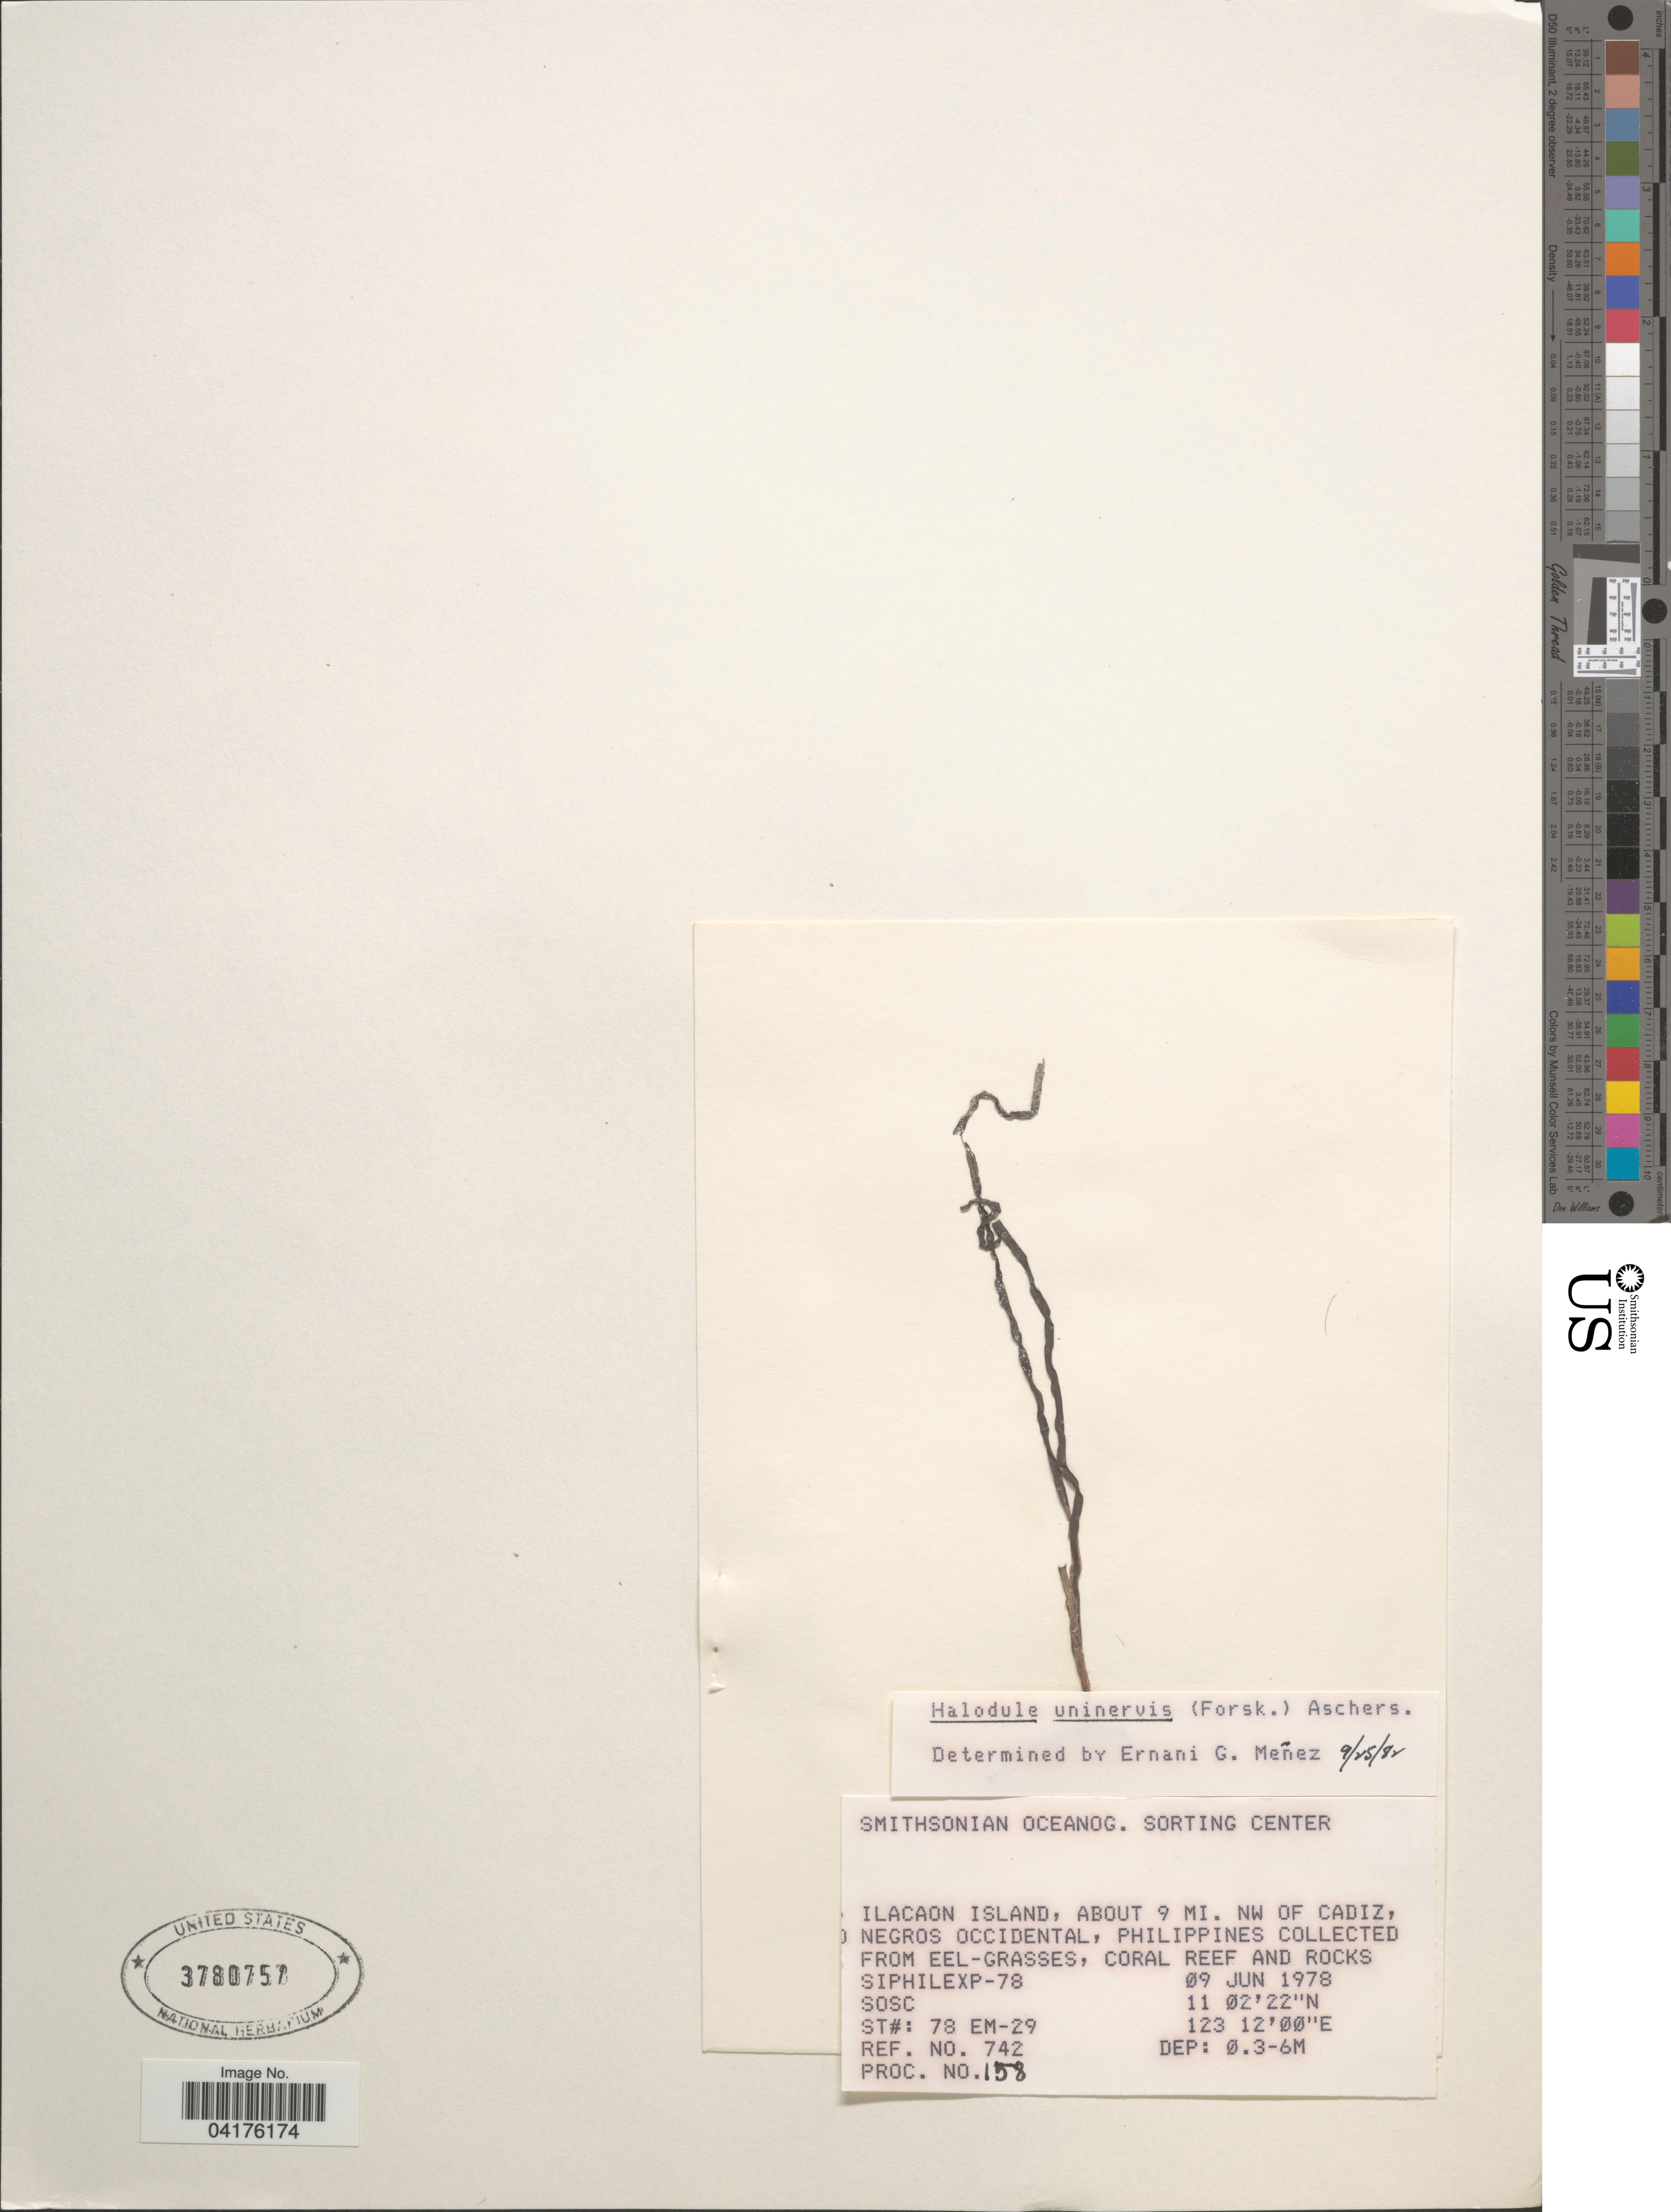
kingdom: Plantae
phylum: Tracheophyta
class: Liliopsida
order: Alismatales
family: Cymodoceaceae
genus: Halodule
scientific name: Halodule uninervis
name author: (Forssk.) Asch.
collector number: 78 EM-29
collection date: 1978-06-09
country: Philippines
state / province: Western Visayas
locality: Ilacaon Island, about 9 mi. NW of Cadiz, Negros Occidental.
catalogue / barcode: US 3780757